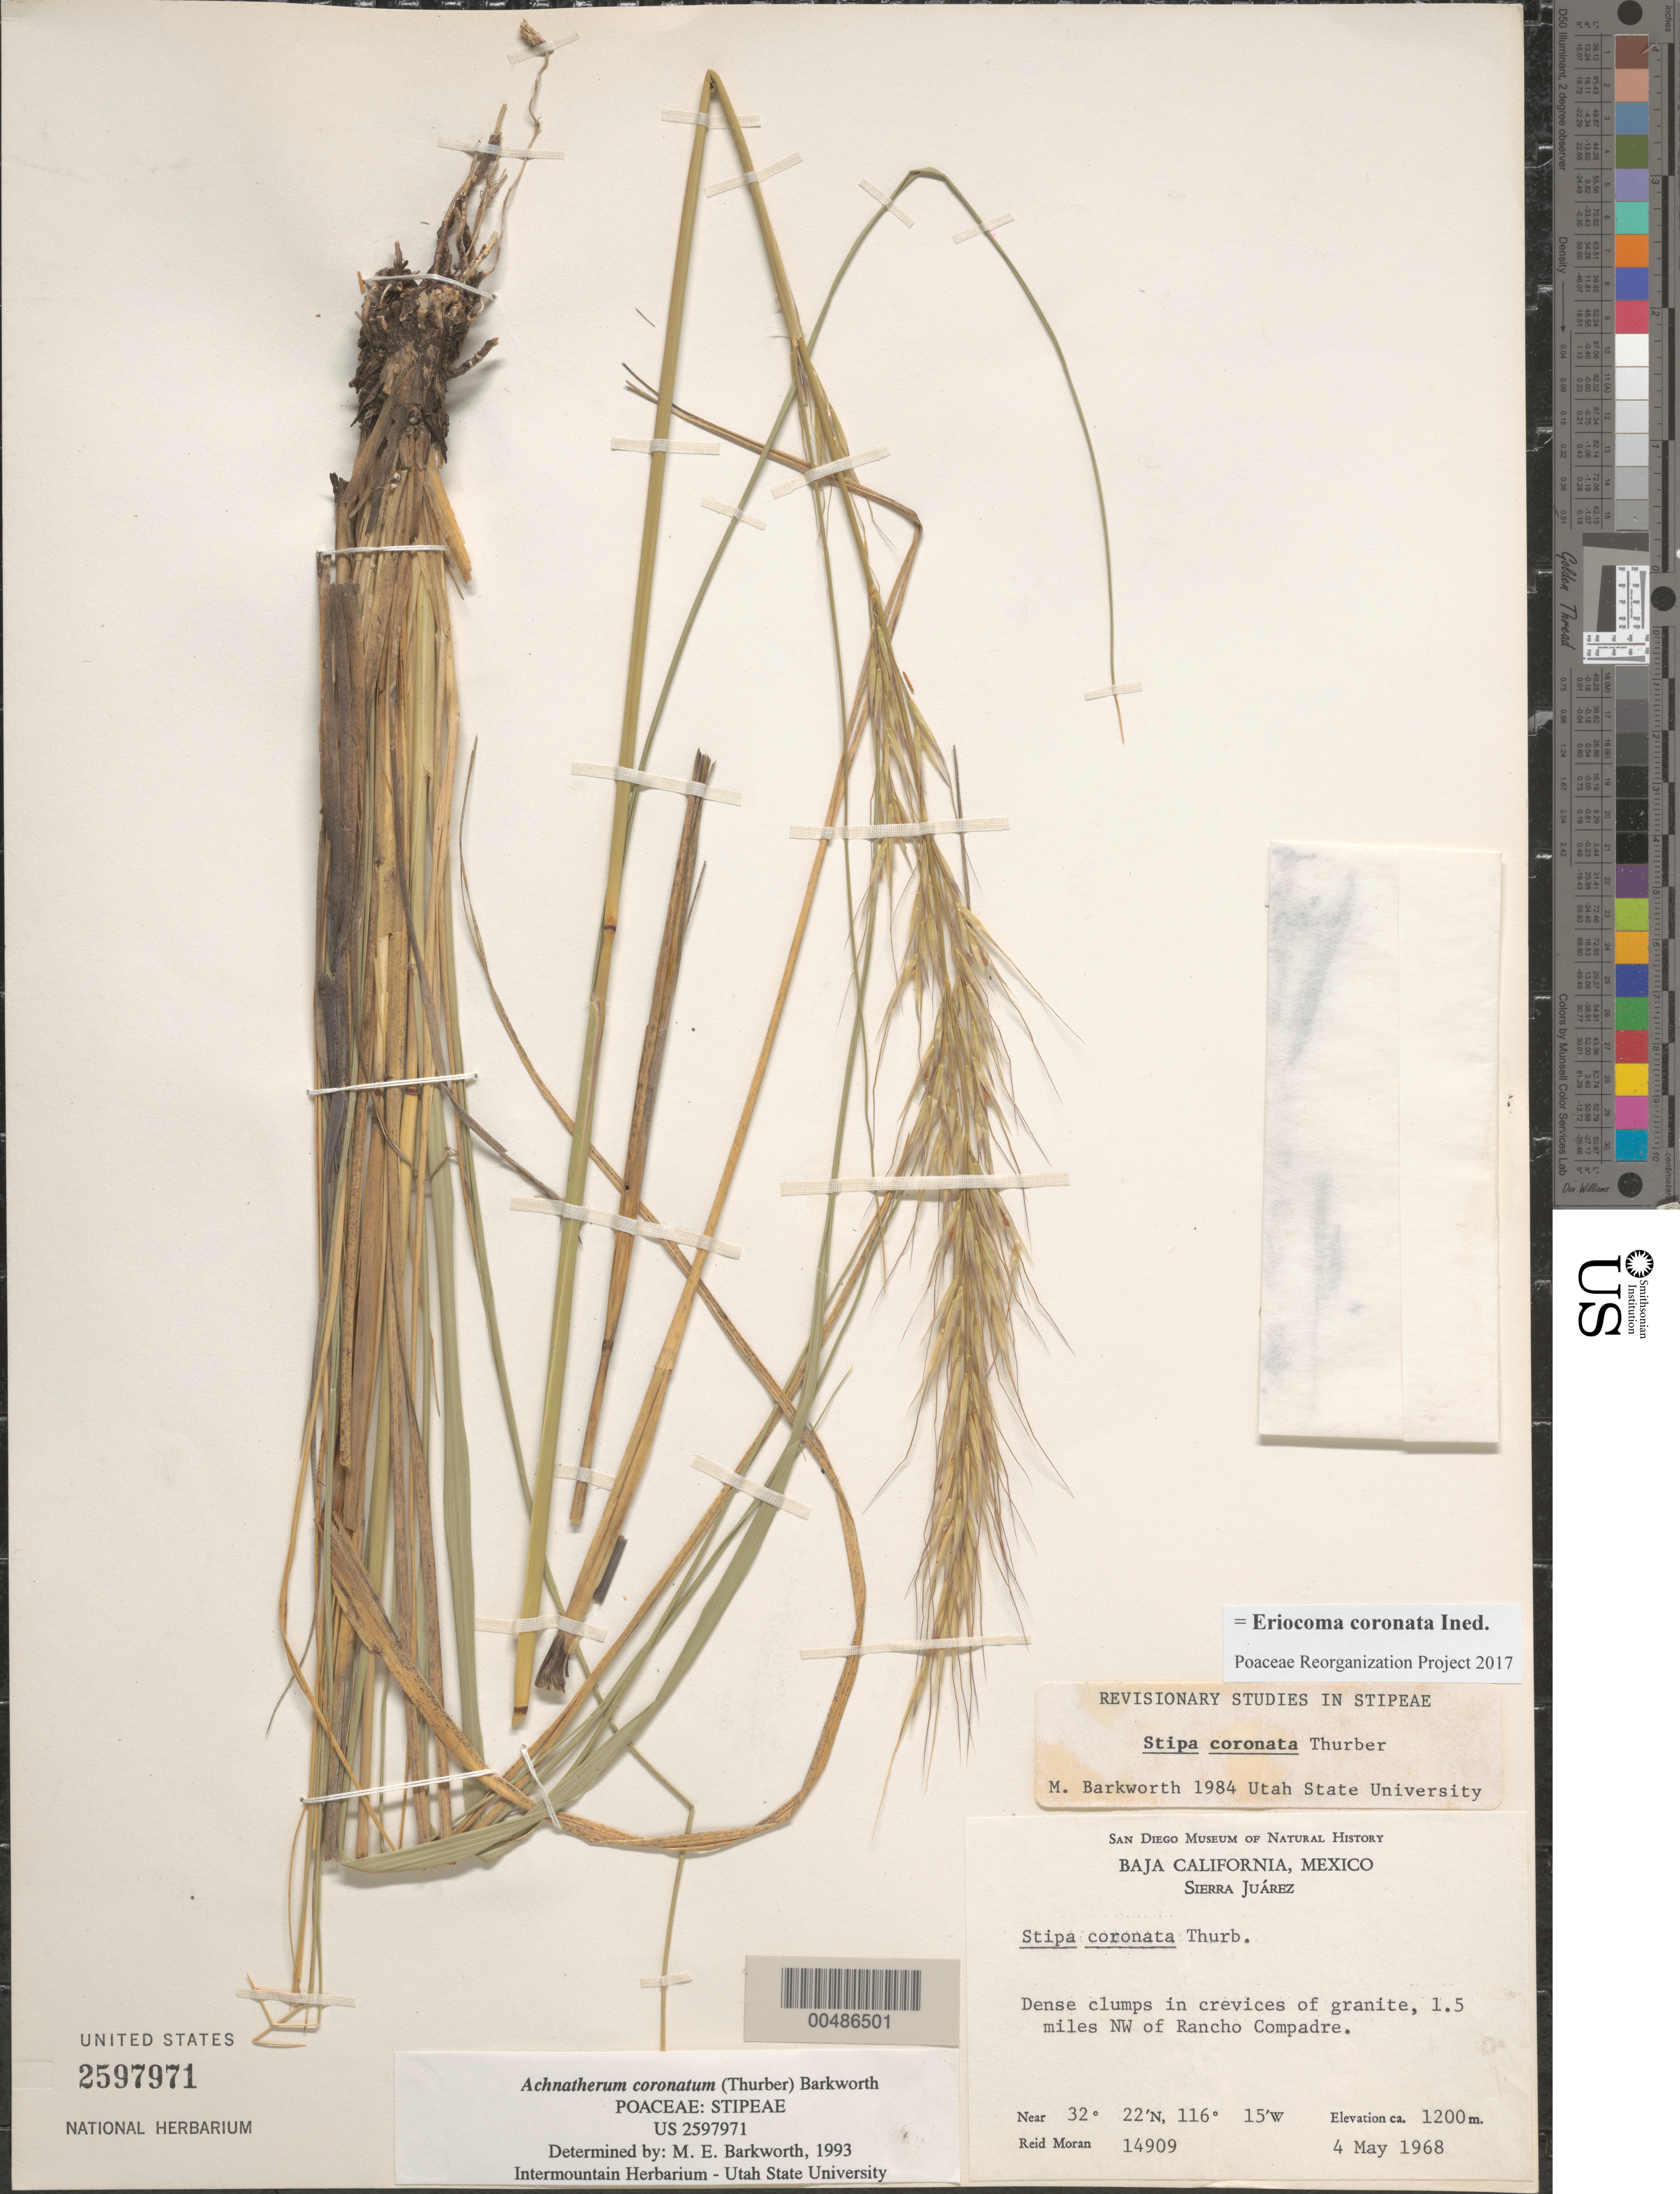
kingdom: Plantae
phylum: Tracheophyta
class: Liliopsida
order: Poales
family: Poaceae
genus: Eriocoma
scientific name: Eriocoma coronata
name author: (Thurb.) Romasch.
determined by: Poaceae Reorganization Project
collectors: R. V. Moran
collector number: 14909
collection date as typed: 4 May 1968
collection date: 1968-05-04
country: Mexico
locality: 1.5 mi NW of Rancho Compadre, Baja California, Sierra Juarez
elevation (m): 1200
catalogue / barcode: US 2597971